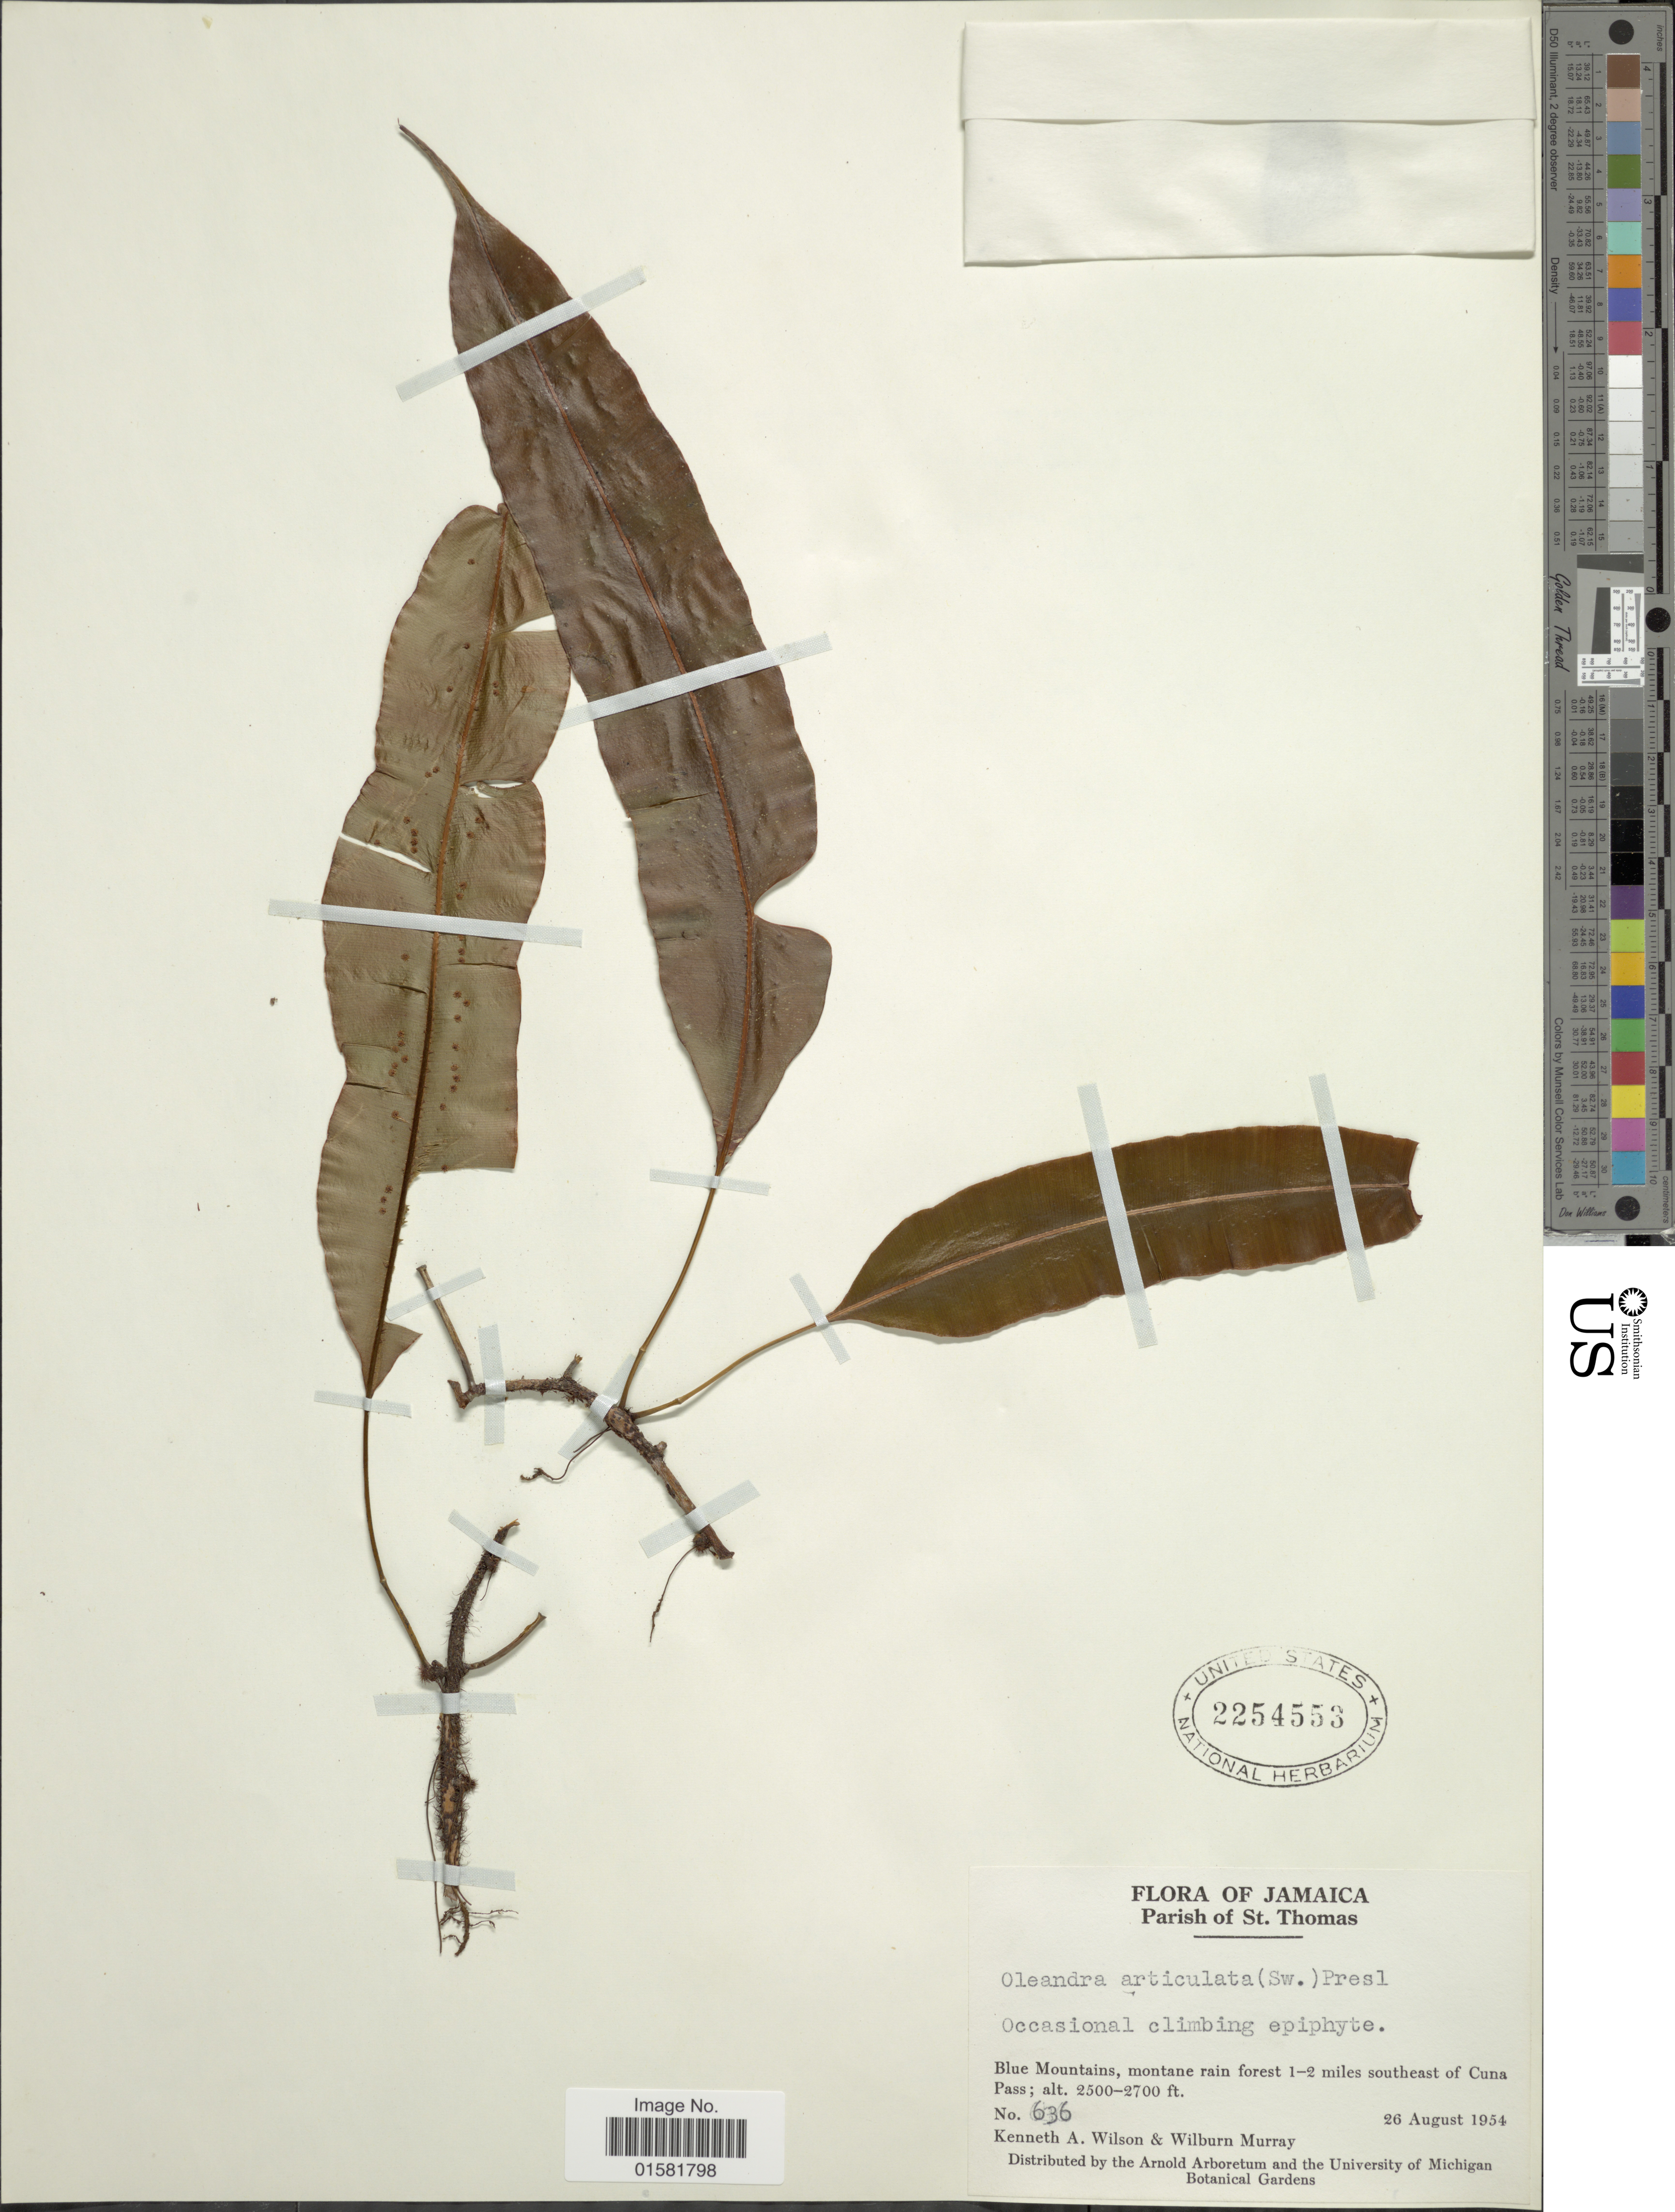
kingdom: Plantae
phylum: Tracheophyta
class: Polypodiopsida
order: Polypodiales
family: Oleandraceae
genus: Oleandra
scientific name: Oleandra articulata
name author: (Sw.) C. Presl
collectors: K. A. Wilson & W. Murray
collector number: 636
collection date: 1954-08-26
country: Jamaica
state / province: Saint Thomas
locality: Jamaica, Parish of St. Thomas, Blue mountains, montane rain forest 1-2 miles southeast of Cuna Pass.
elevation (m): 762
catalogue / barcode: US 2254553